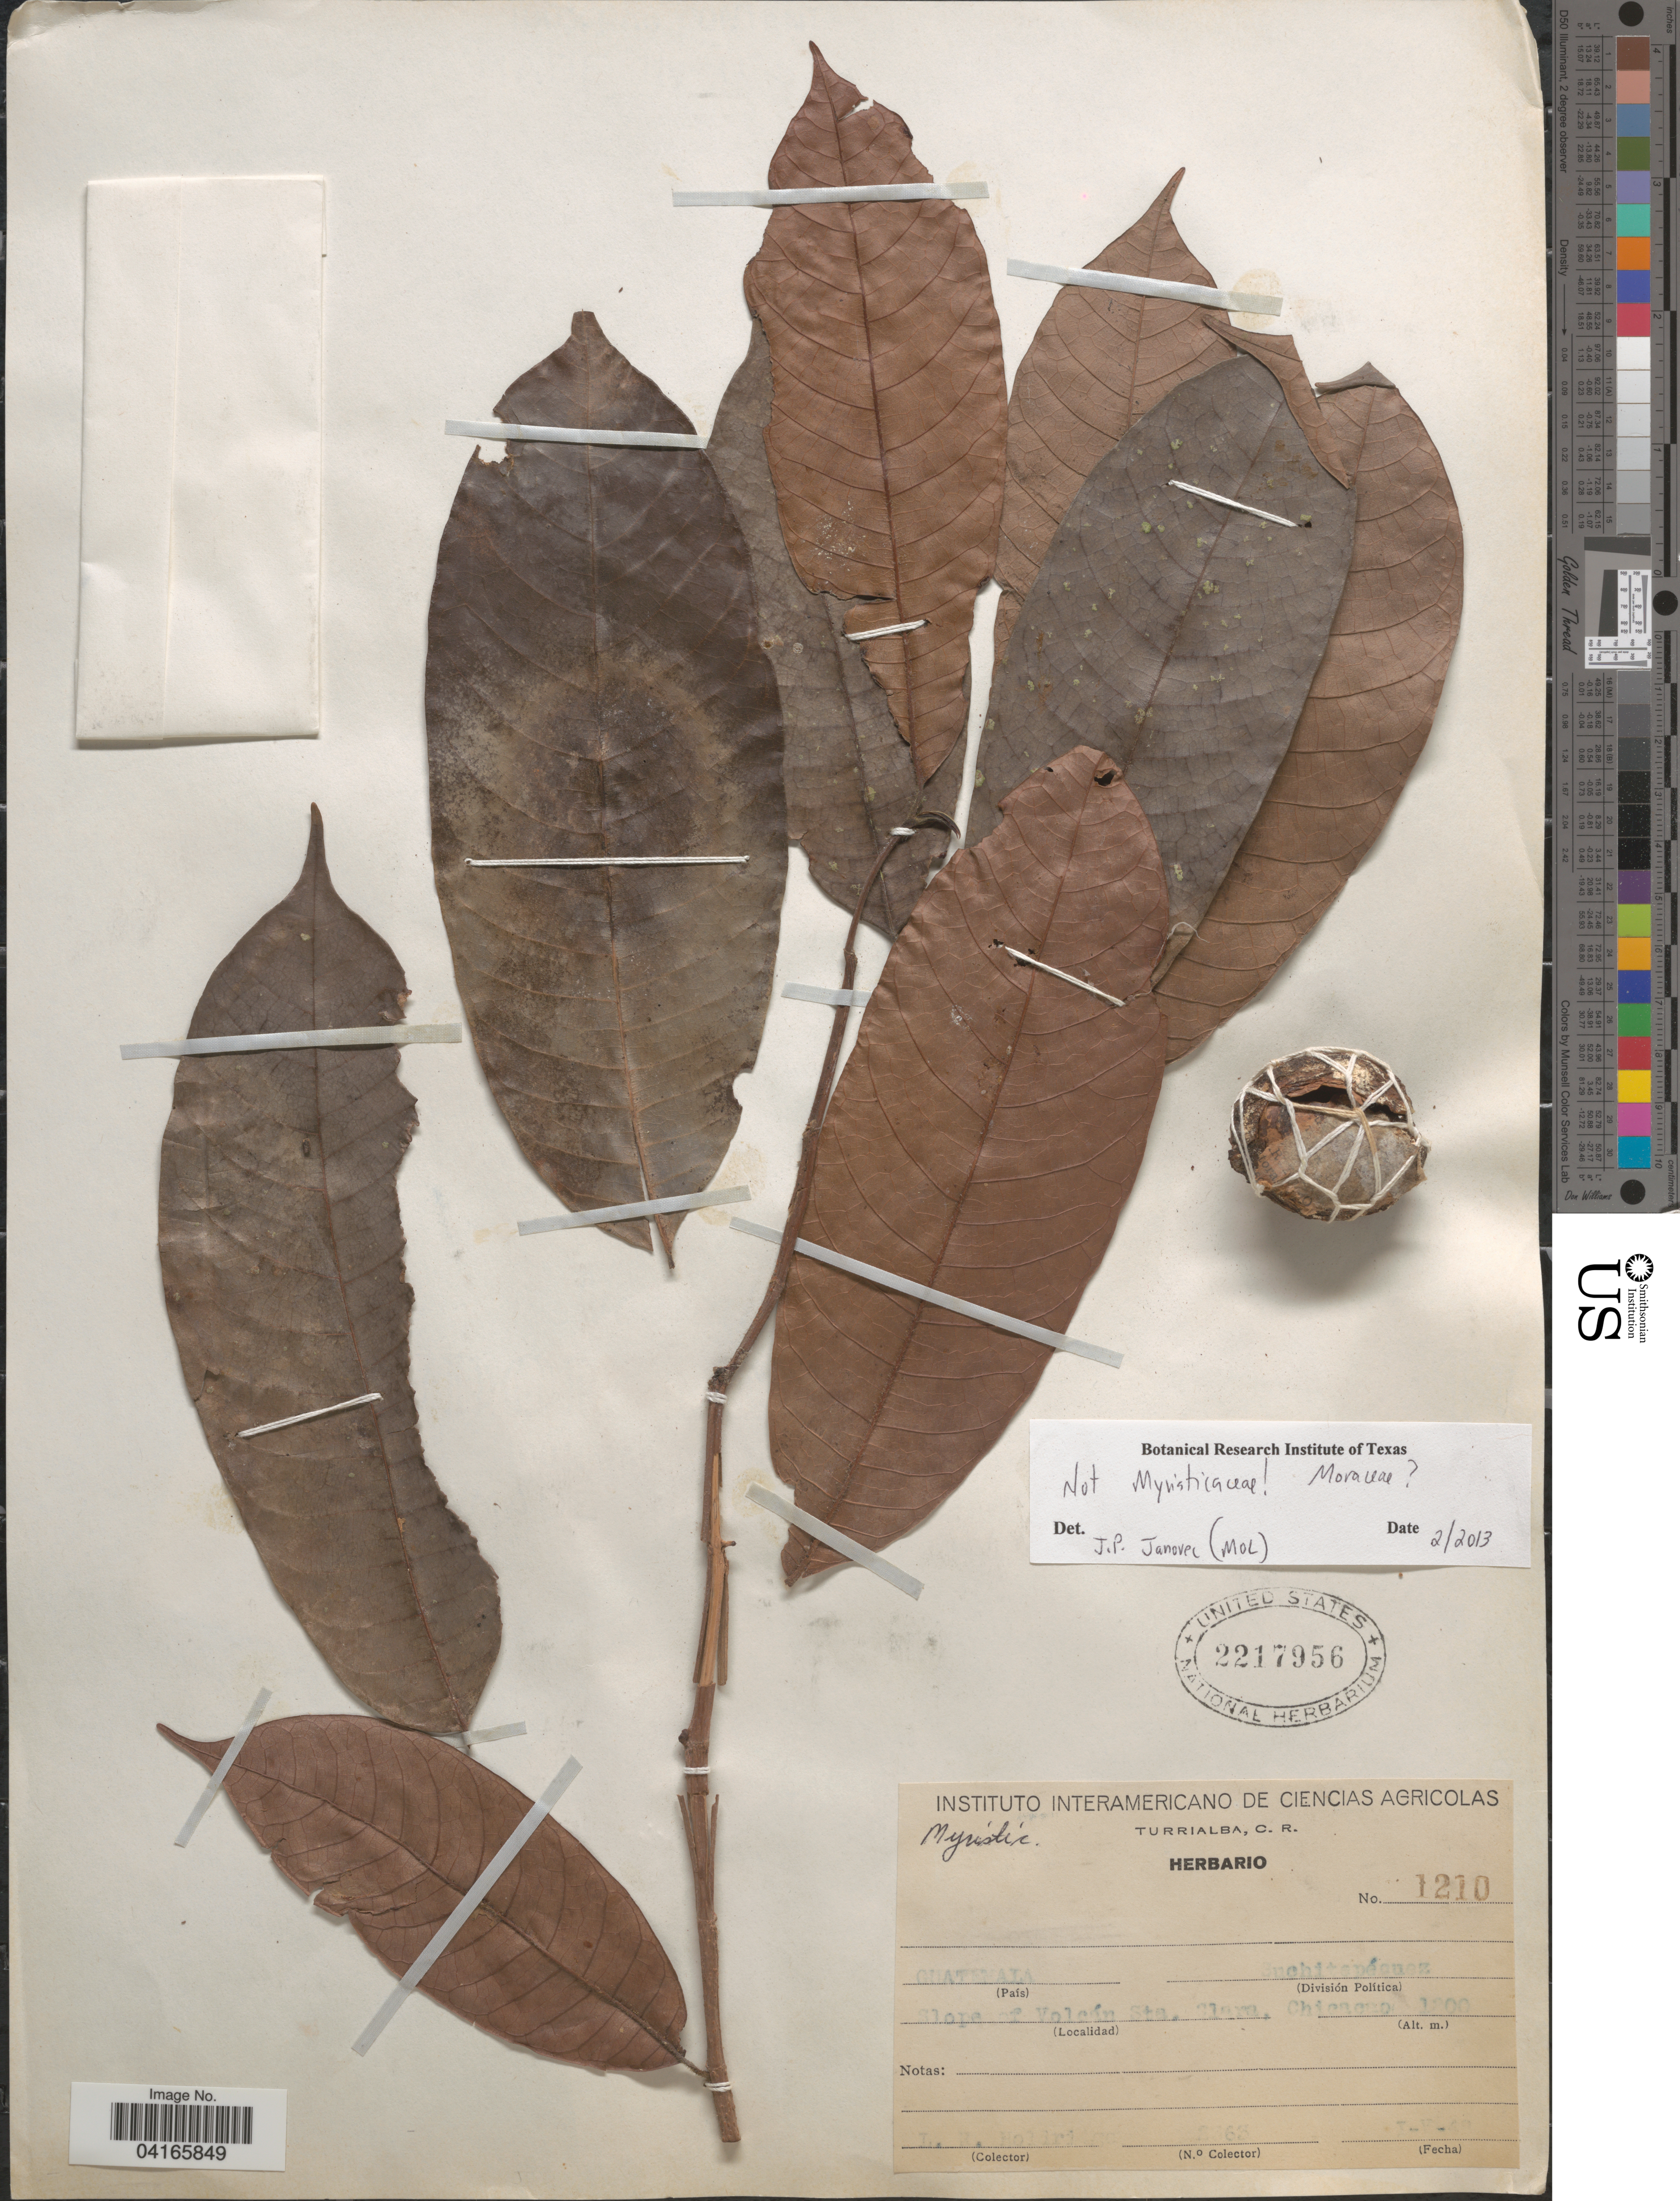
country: Guatemala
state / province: Suchitepequez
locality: Suchitepequez (División Política). Slope of Volcán Sta. Clara, Chicacao.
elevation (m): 1200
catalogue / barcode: US 2217956